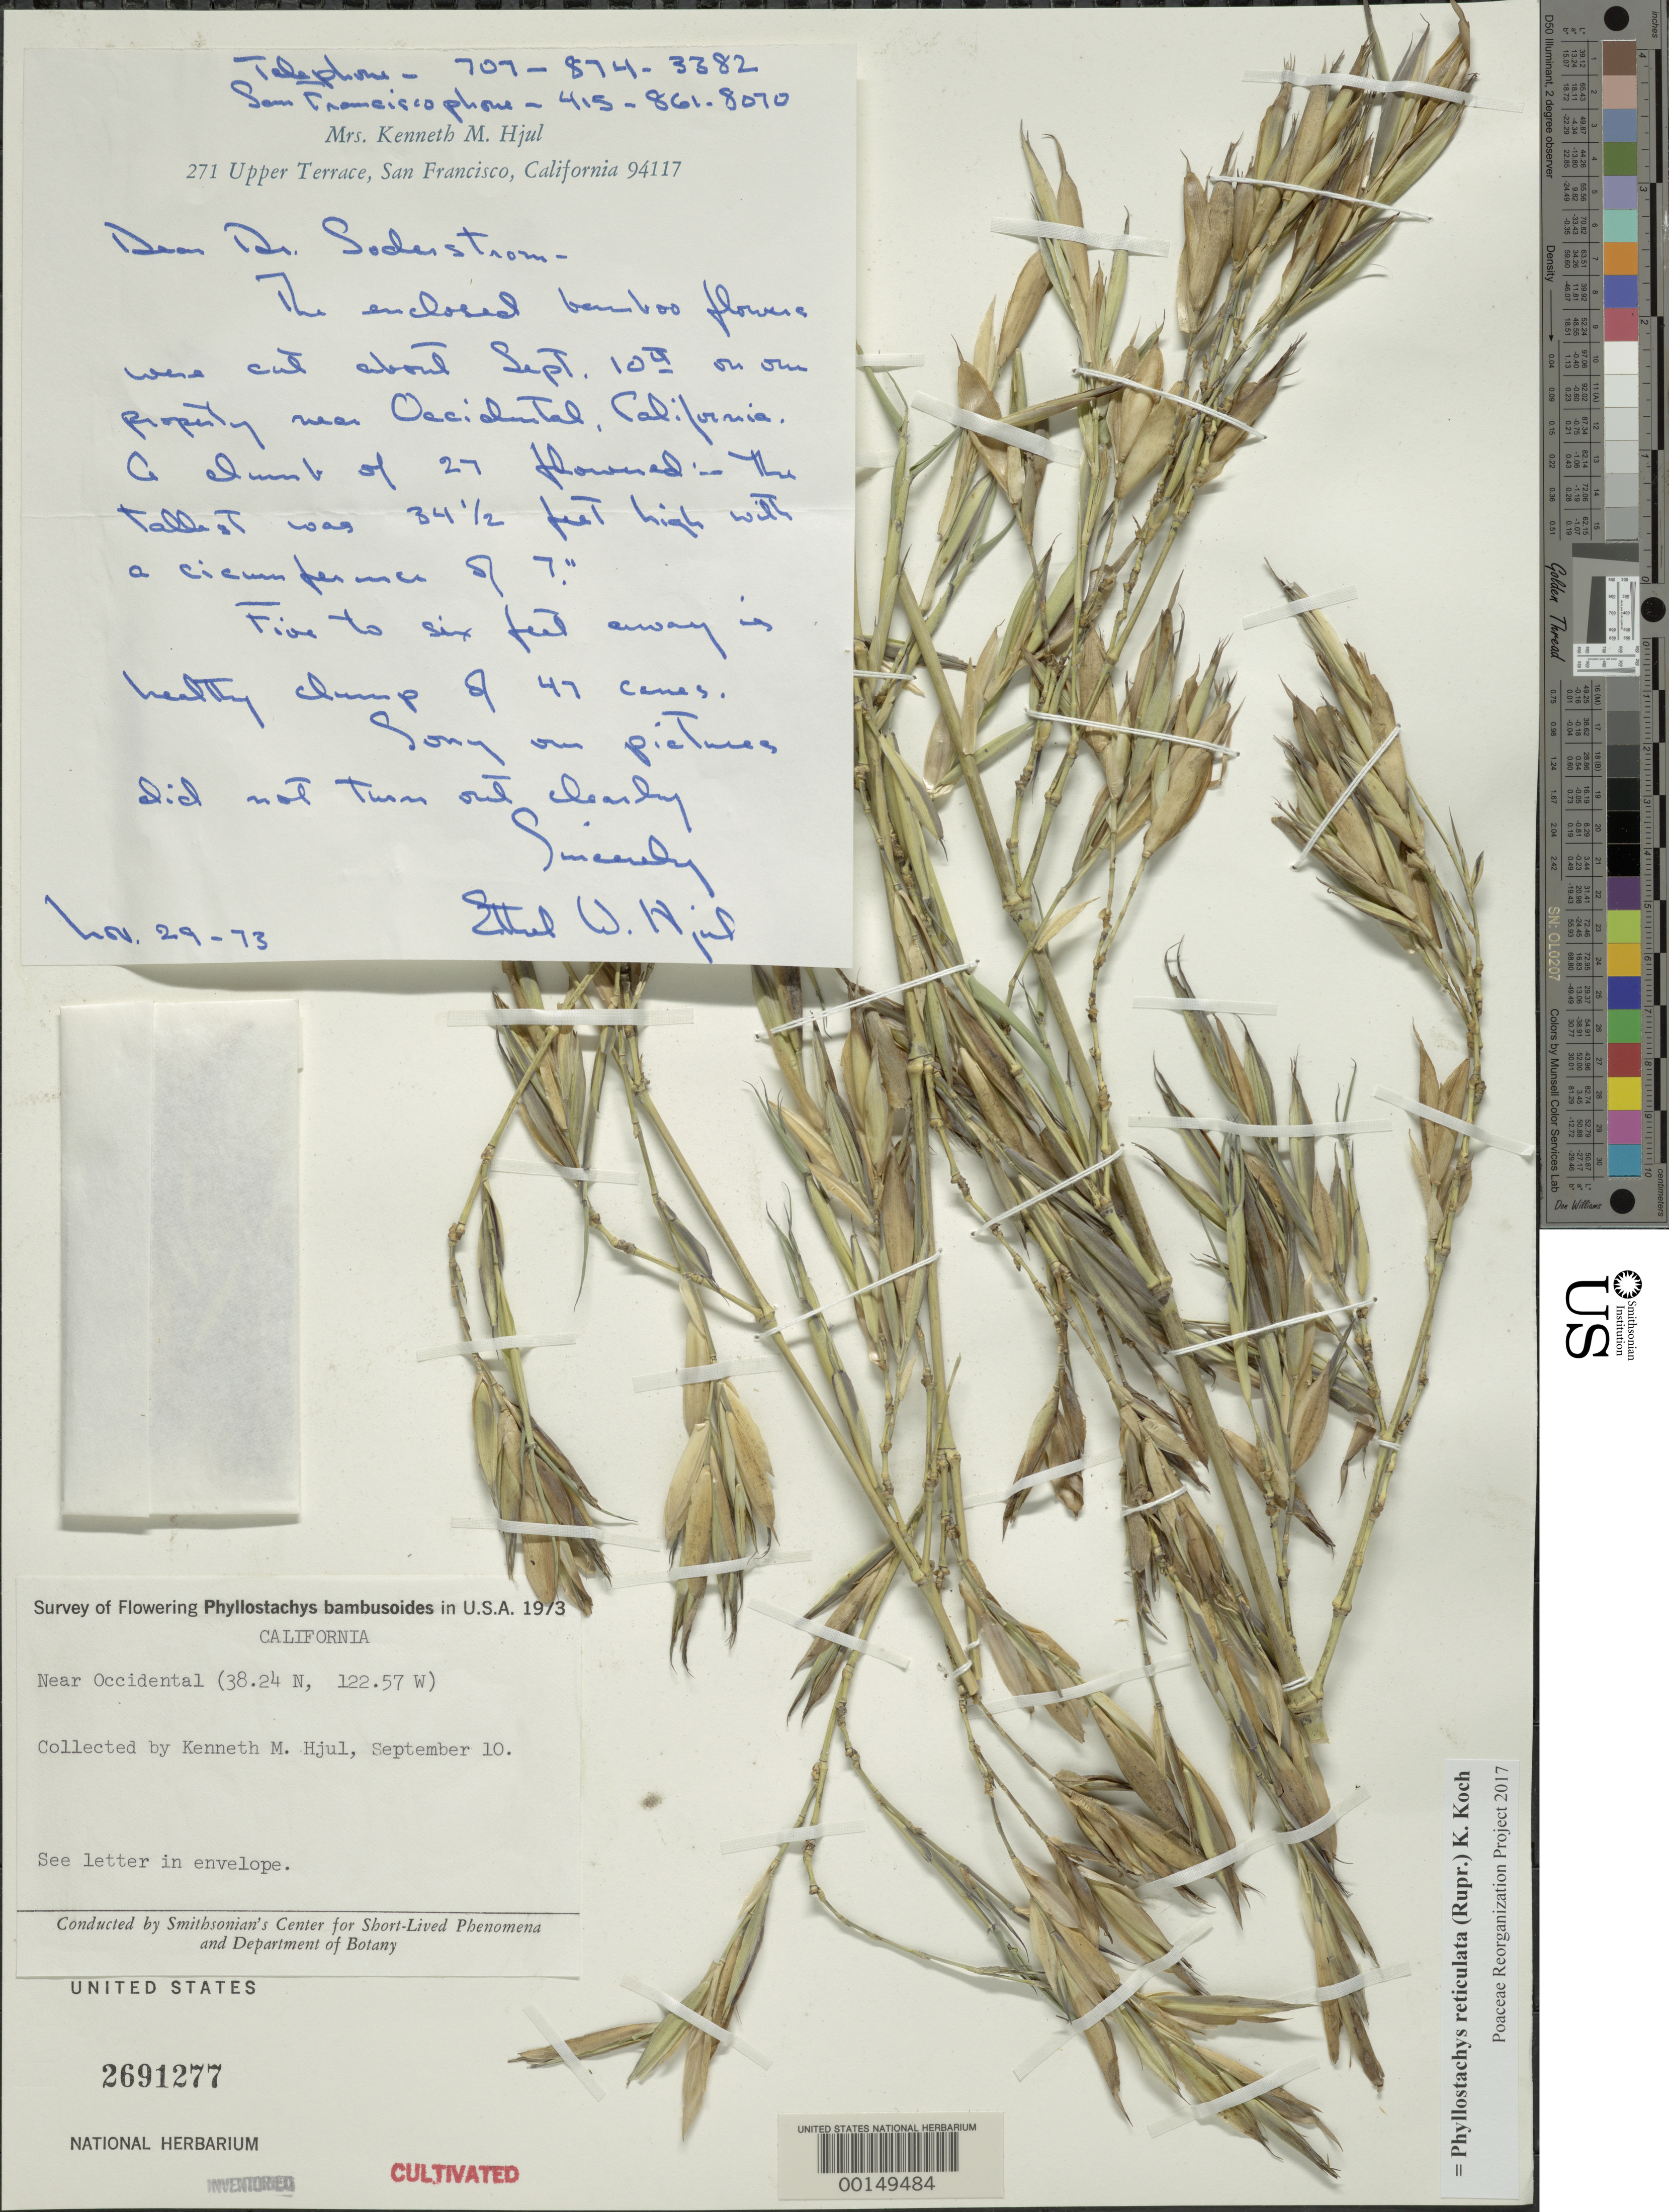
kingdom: Plantae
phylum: Tracheophyta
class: Liliopsida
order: Poales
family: Poaceae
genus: Phyllostachys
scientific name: Phyllostachys reticulata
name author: (Rupr.) K. Koch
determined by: Poaceae Reorganization Project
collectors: K. Hjul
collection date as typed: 10 Sep 1973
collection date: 1973-09-10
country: United States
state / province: California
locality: Occidental lat 38.24'n: long 122.57'w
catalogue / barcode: US 2691277